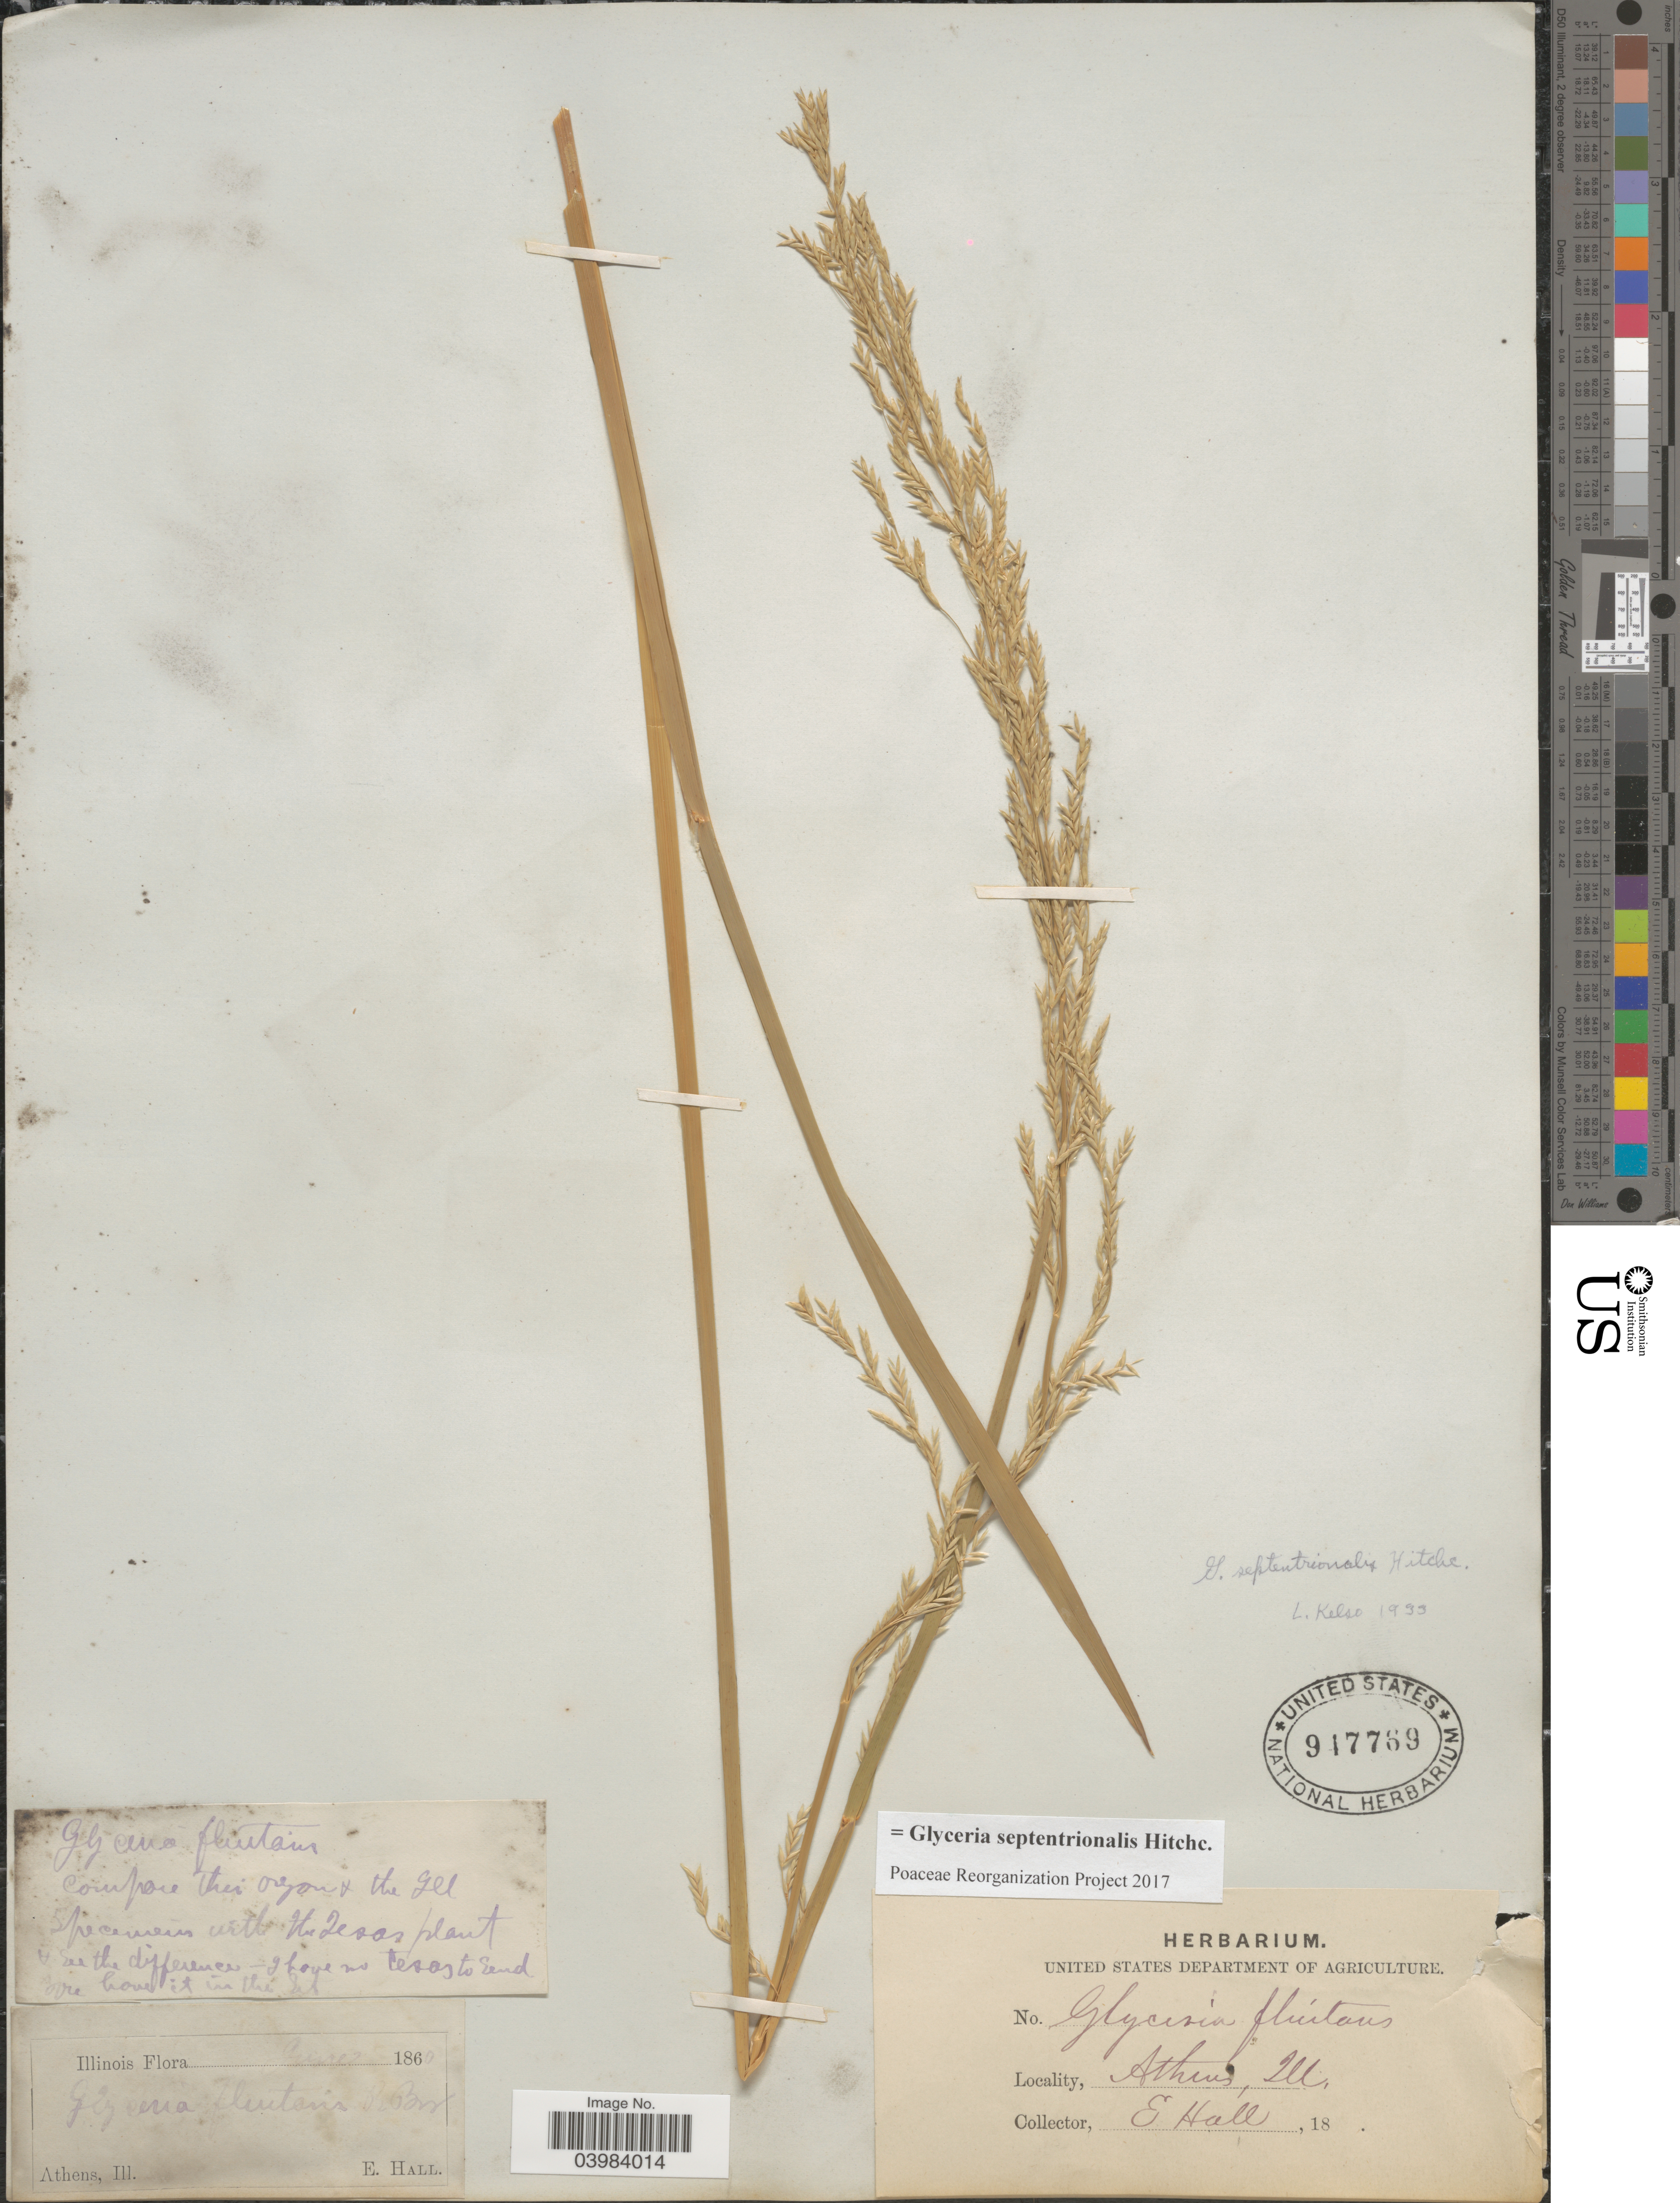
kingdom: Plantae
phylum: Tracheophyta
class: Liliopsida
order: Poales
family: Poaceae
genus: Glyceria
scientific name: Glyceria septentrionalis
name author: Hitchc.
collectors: E. Hall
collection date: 1860-06-02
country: United States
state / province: Illinois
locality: Athens.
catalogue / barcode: US 917769